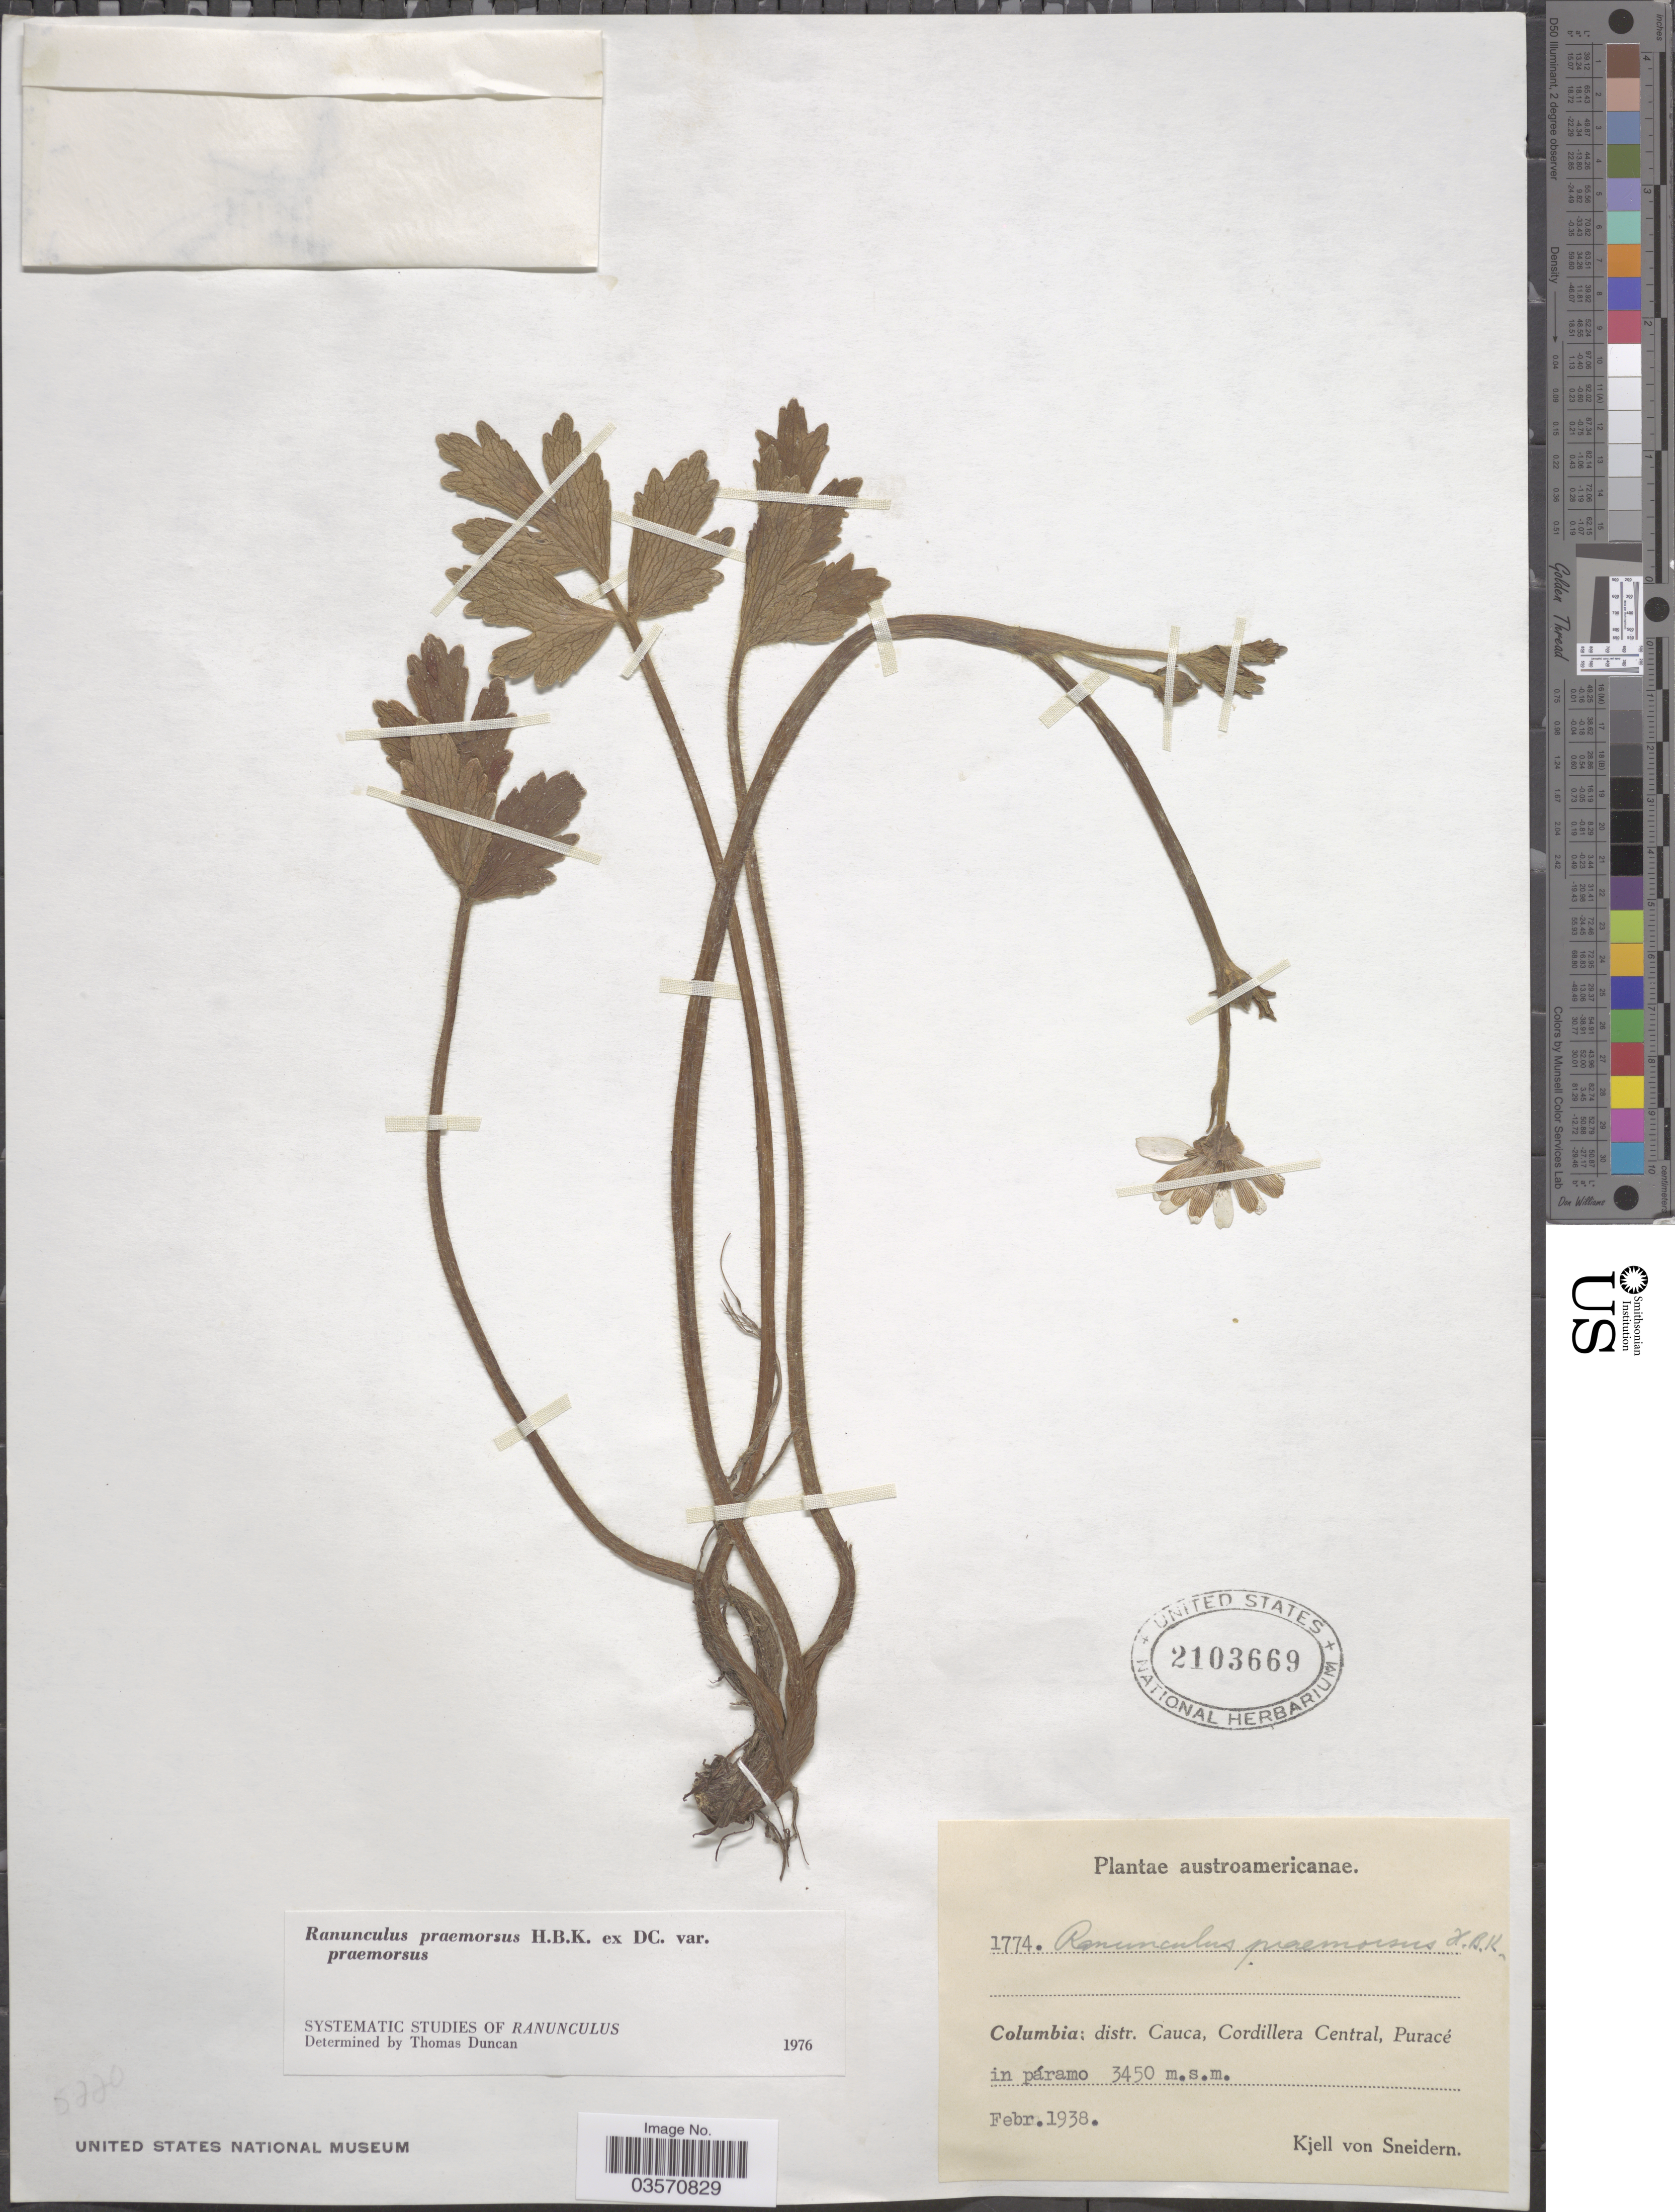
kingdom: Plantae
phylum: Tracheophyta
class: Magnoliopsida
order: Ranunculales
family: Ranunculaceae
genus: Ranunculus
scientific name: Ranunculus praemorsus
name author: Kunth ex DC.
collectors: K. von Sneidern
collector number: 1774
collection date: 1938-02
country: Colombia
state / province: Cauca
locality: Distr. Cauca. Cordillera Central, Puracé in páramo.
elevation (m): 3450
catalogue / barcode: US 2103669